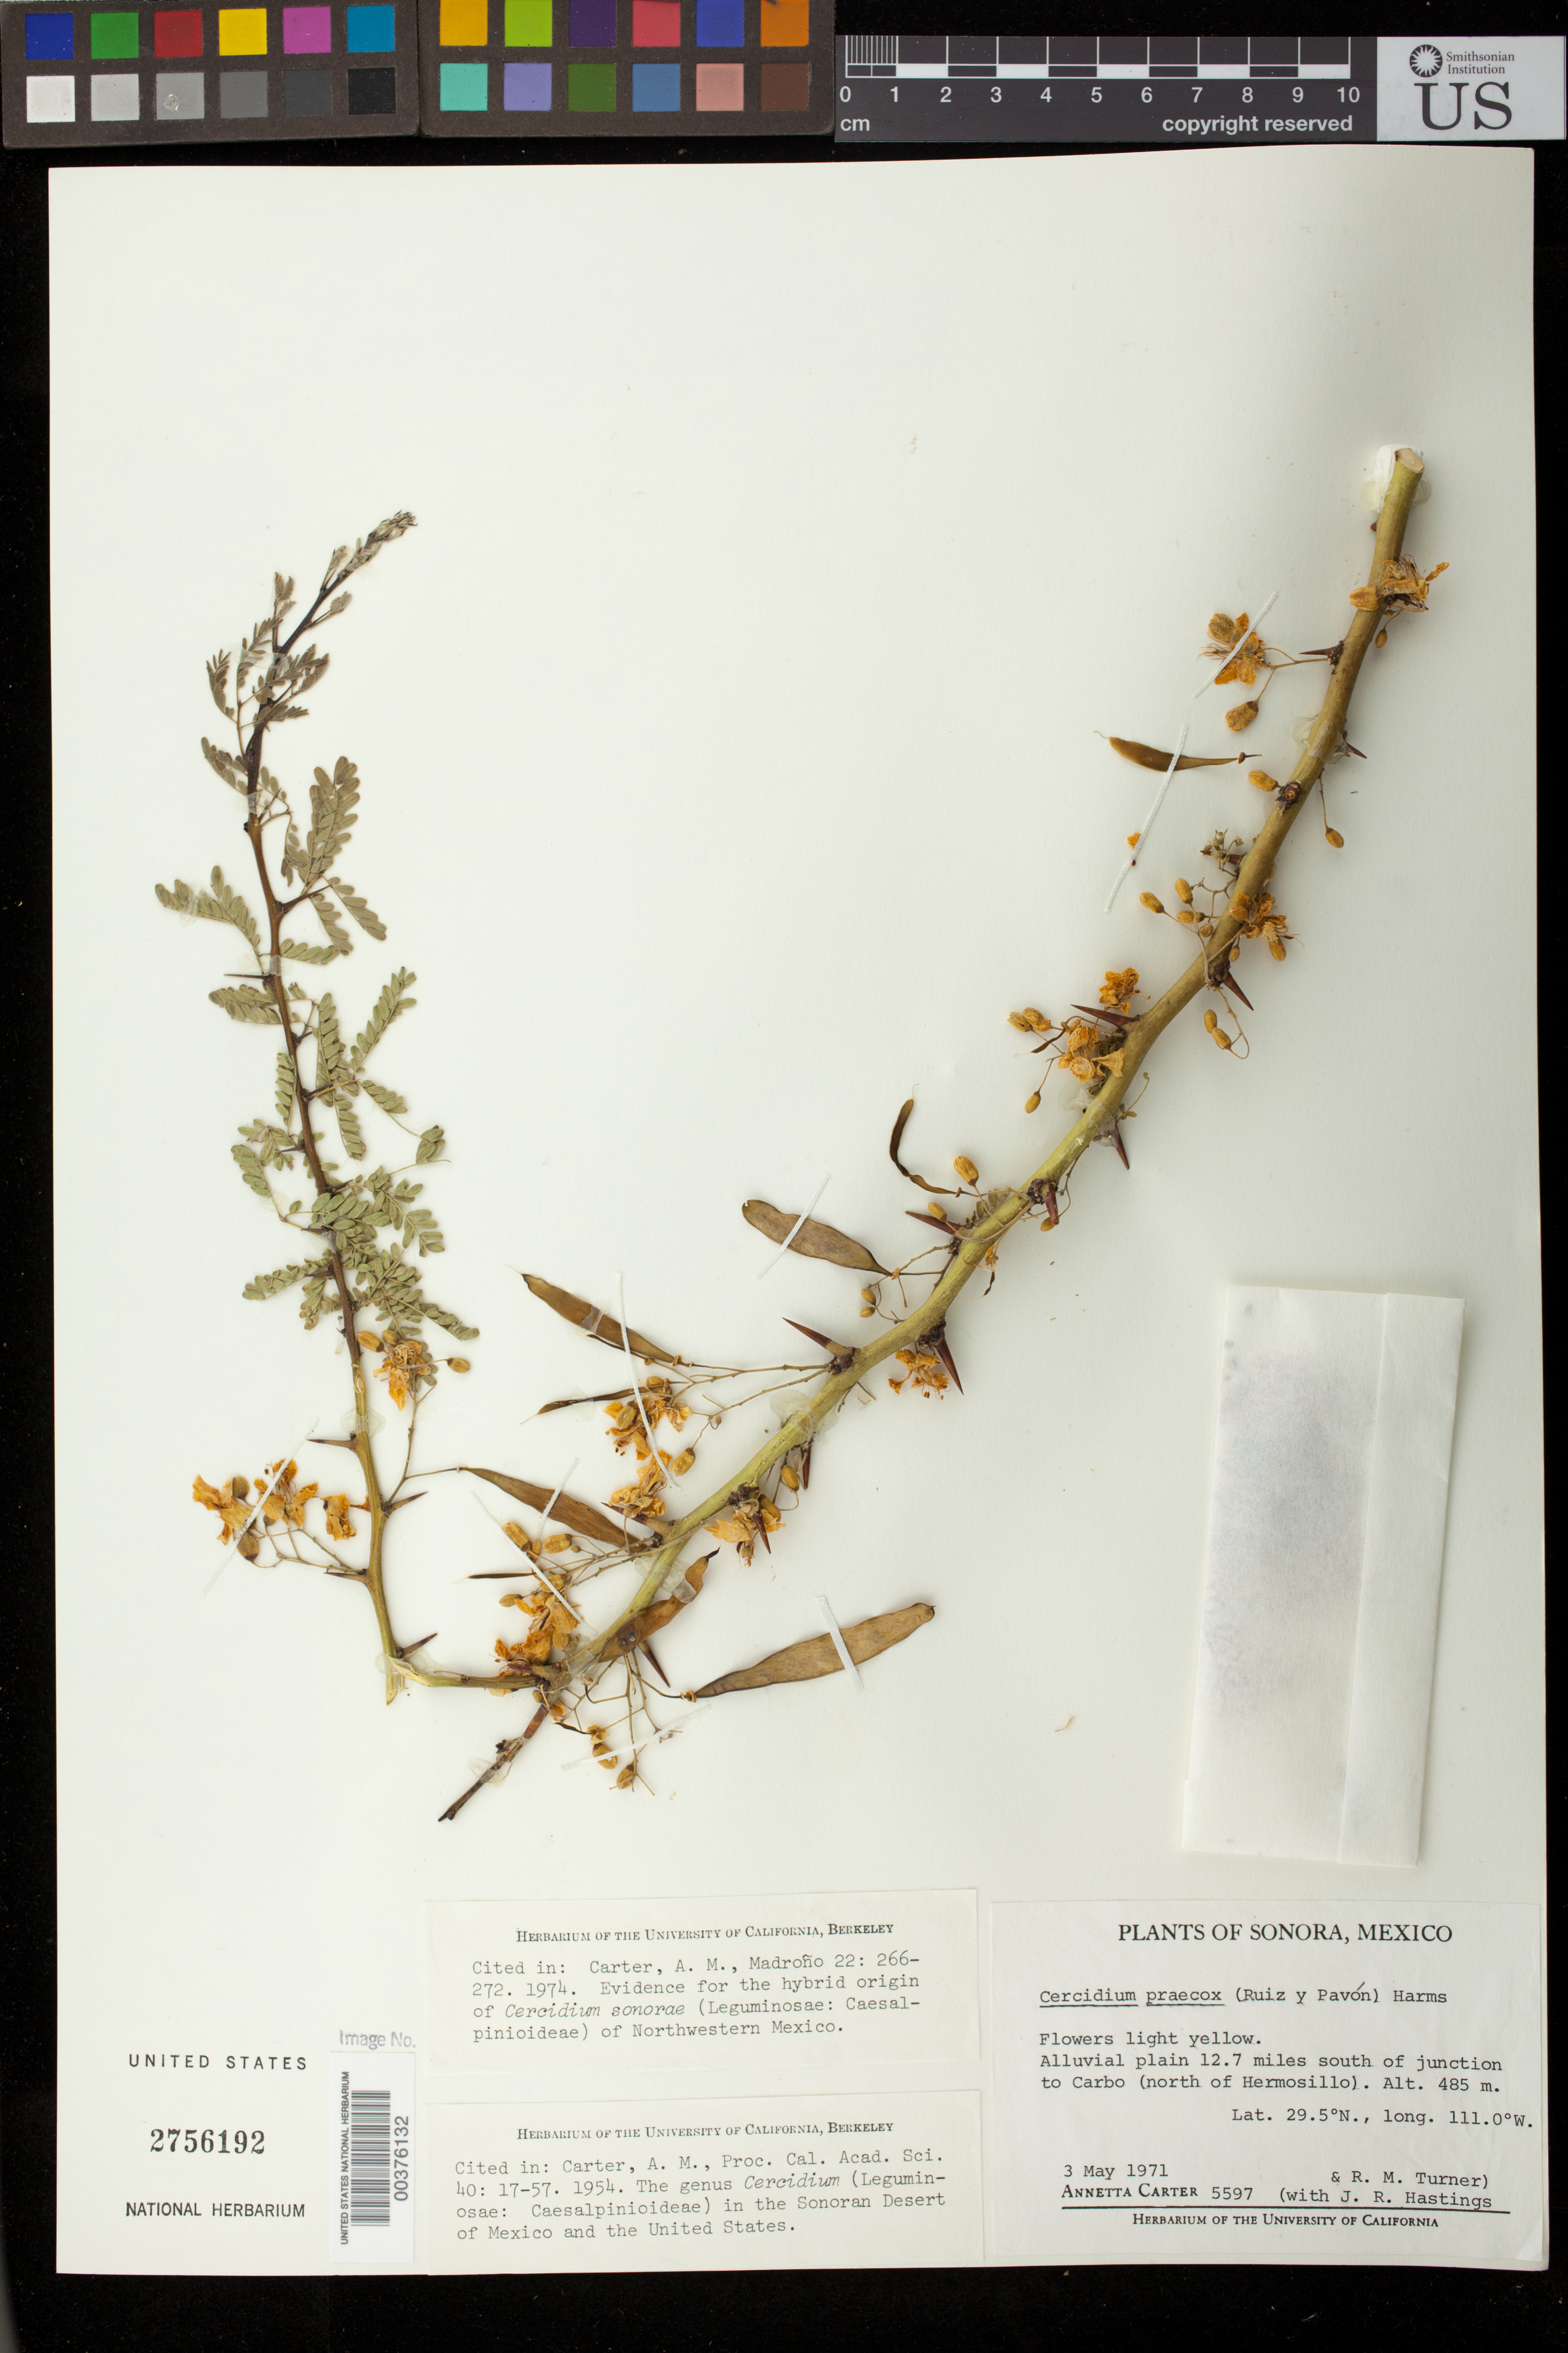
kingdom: Plantae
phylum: Tracheophyta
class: Magnoliopsida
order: Fabales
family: Fabaceae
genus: Parkinsonia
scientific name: Parkinsonia praecox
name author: (Ruiz & Pav.) J.E. Hawkins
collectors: A. M. Carter, R. M. Turner & J. Hastings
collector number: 5597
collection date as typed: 03 May 1971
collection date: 1971-05-03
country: Mexico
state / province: Sonora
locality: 12.7 miles south of junction to Carbo (north of Hermosillo)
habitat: Alluvial plain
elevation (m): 485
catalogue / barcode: US 2756192